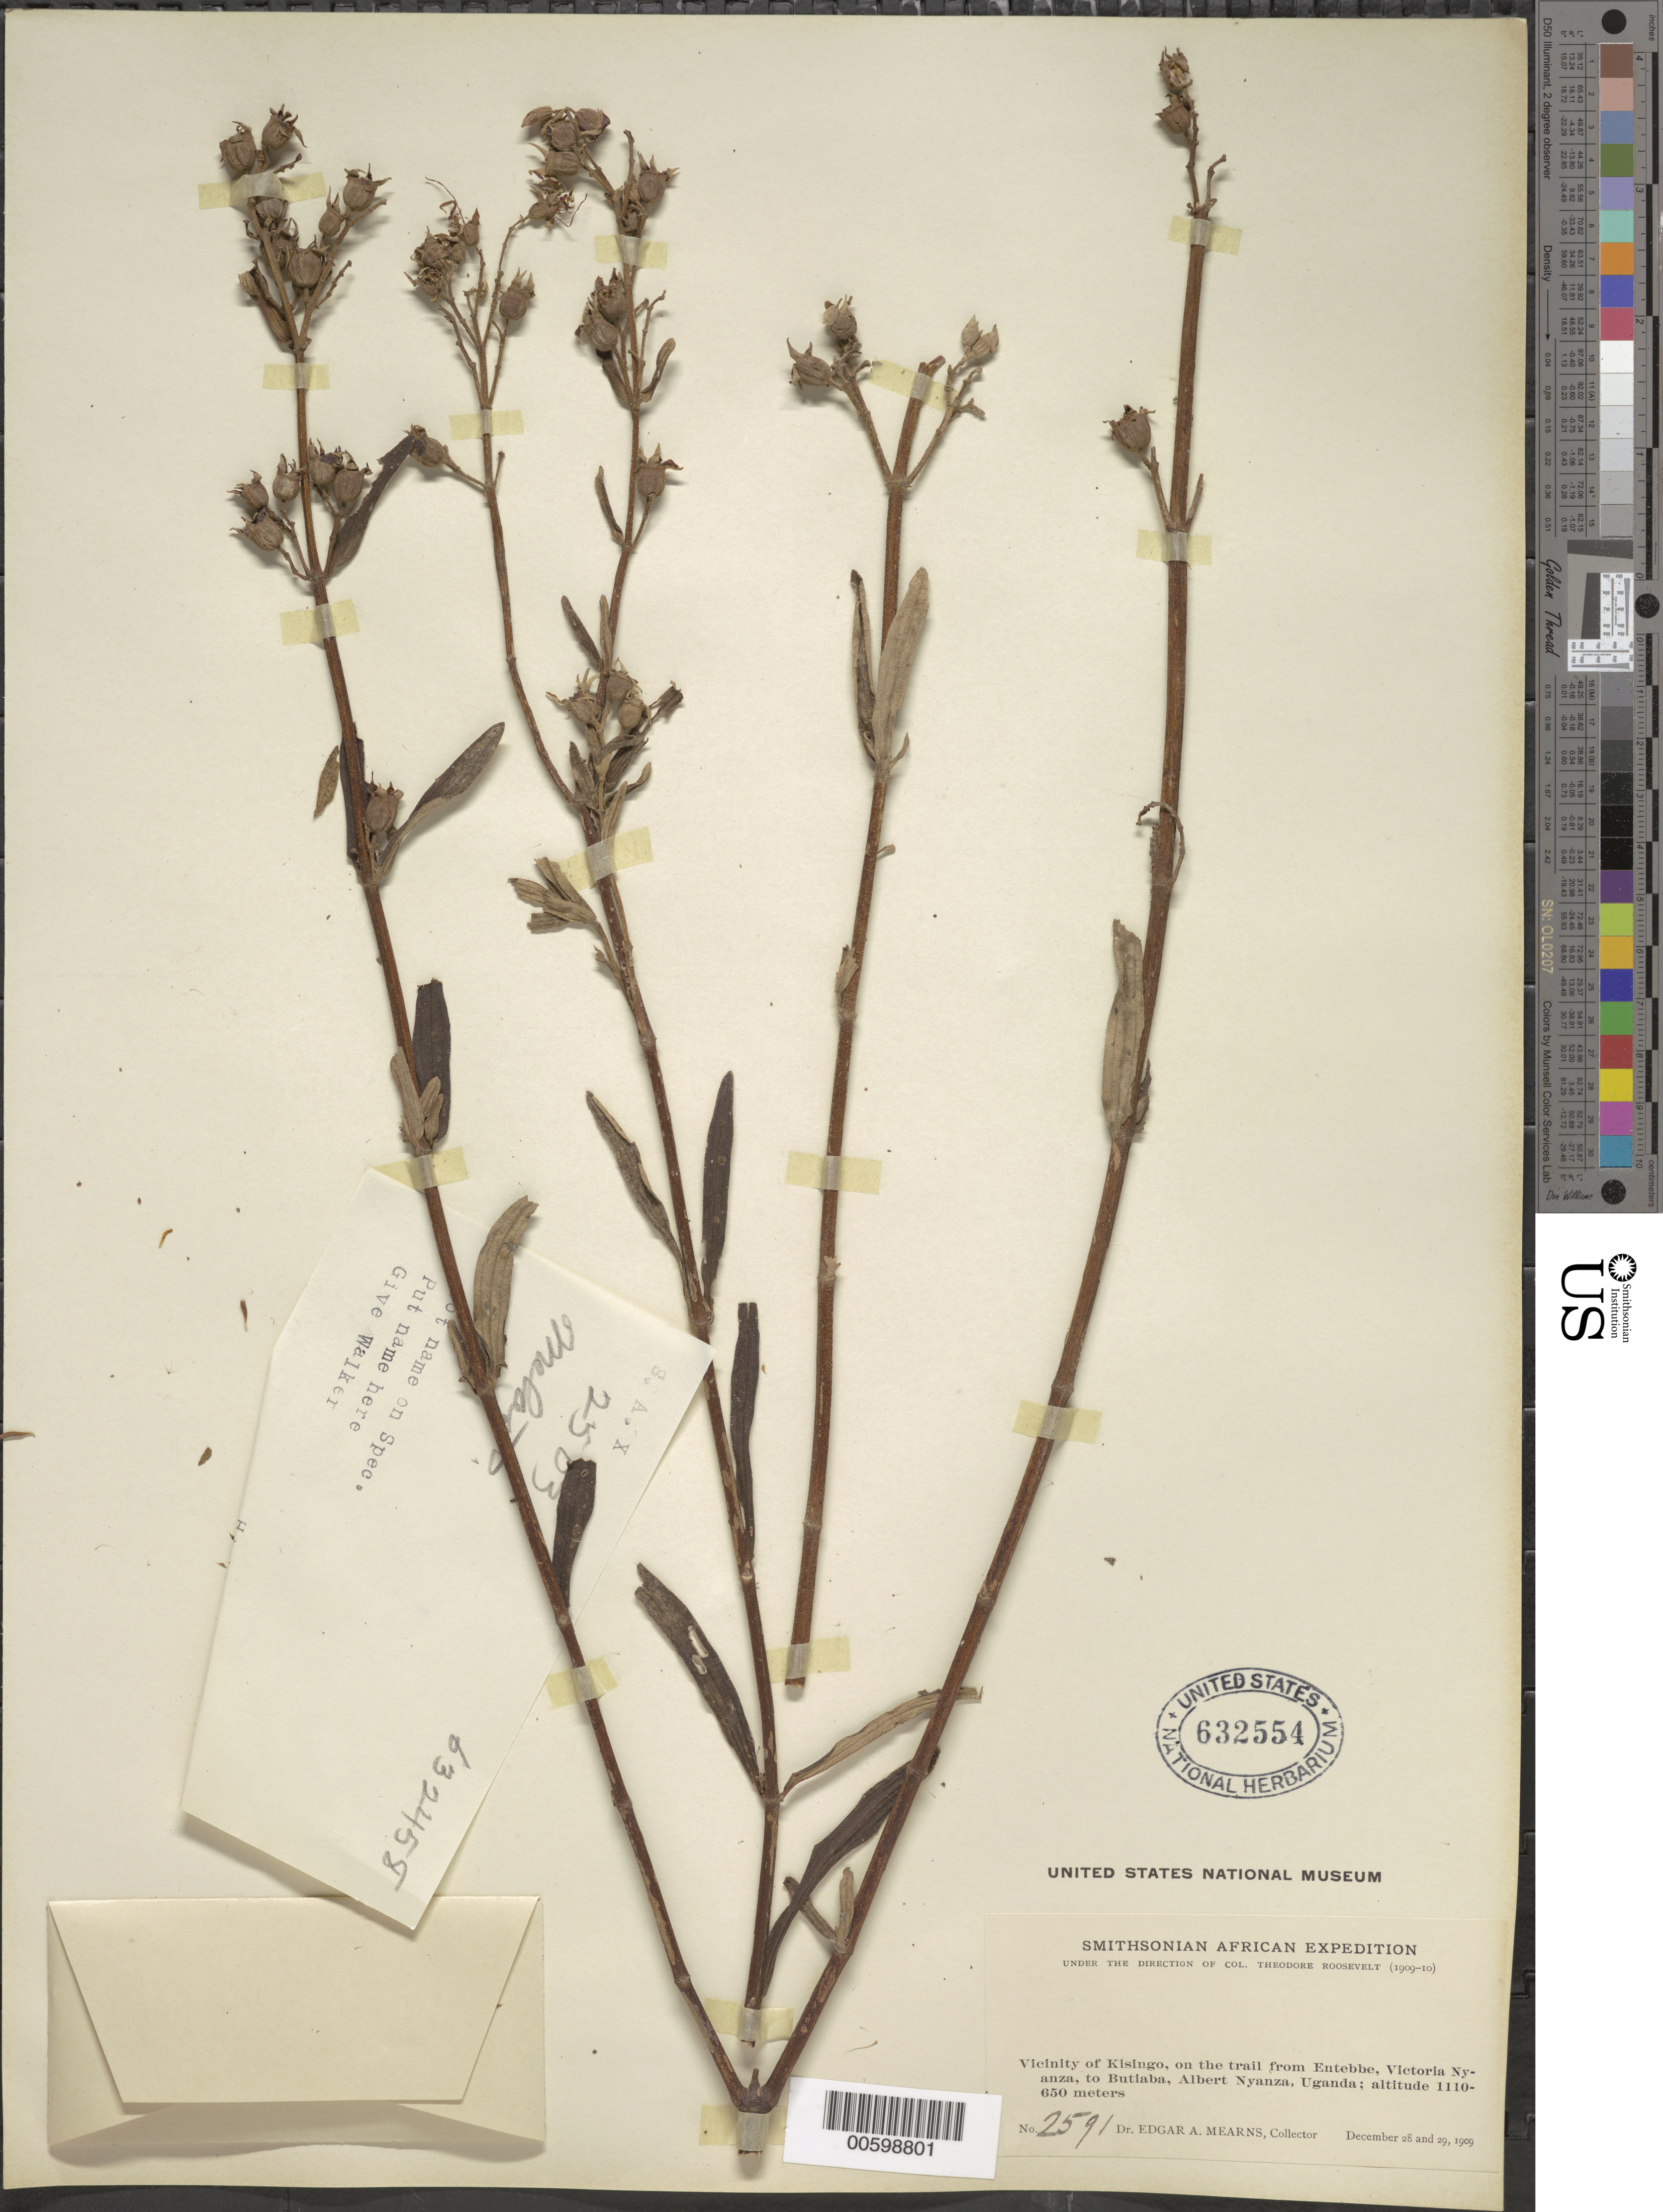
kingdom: Plantae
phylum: Tracheophyta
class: Magnoliopsida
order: Myrtales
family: Melastomataceae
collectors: E. A. Mearns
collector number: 2591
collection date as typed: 28 Dec 1909 to 29 Dec 1909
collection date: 1909-12-28/1909-12-29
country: Uganda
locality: Vicinity of Kisingo, on the trail from Entebbe, Victoria Nyanza, to Butiaba, Albert Nyanza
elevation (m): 1110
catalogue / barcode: US 632554